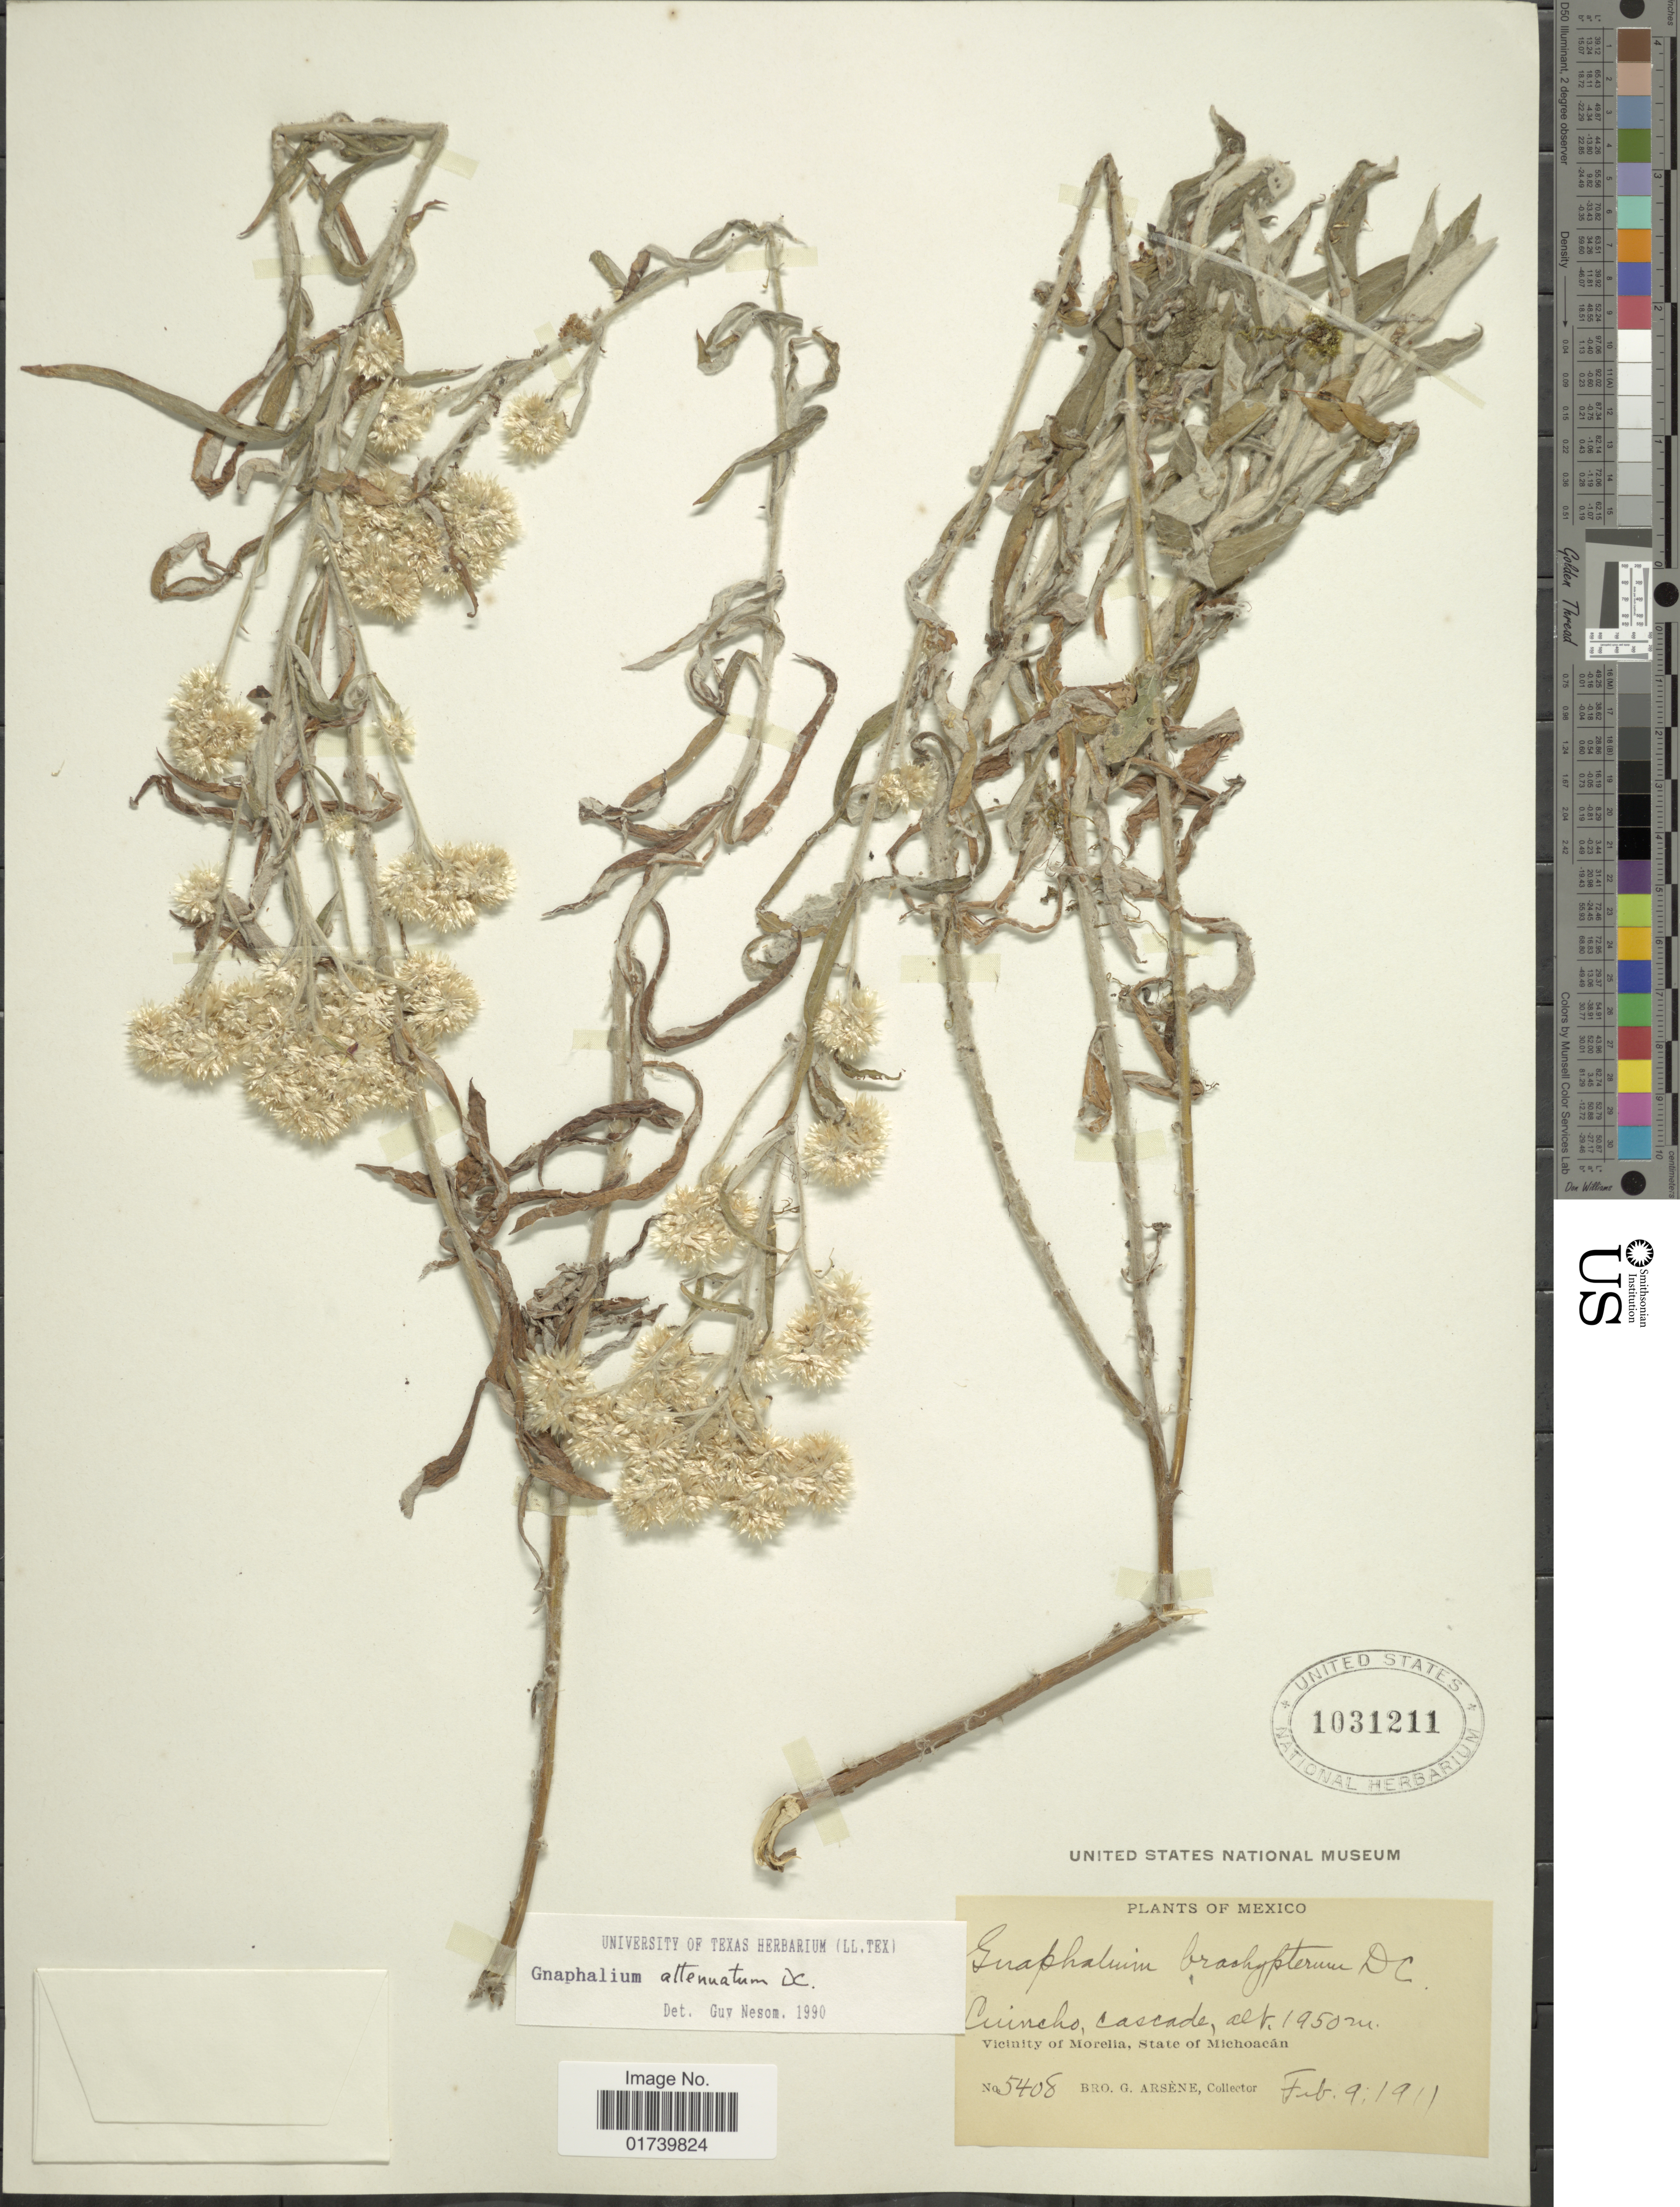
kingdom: Plantae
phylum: Tracheophyta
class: Magnoliopsida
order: Asterales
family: Asteraceae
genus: Pseudognaphalium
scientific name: Pseudognaphalium attenuatum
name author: (DC.) Anderb.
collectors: Bro. G. Arsène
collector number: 5408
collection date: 1911-02-09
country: Mexico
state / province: Michoacán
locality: Vicinity of Morelia. Cuinchi cascade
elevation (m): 1950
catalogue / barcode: US 1031211